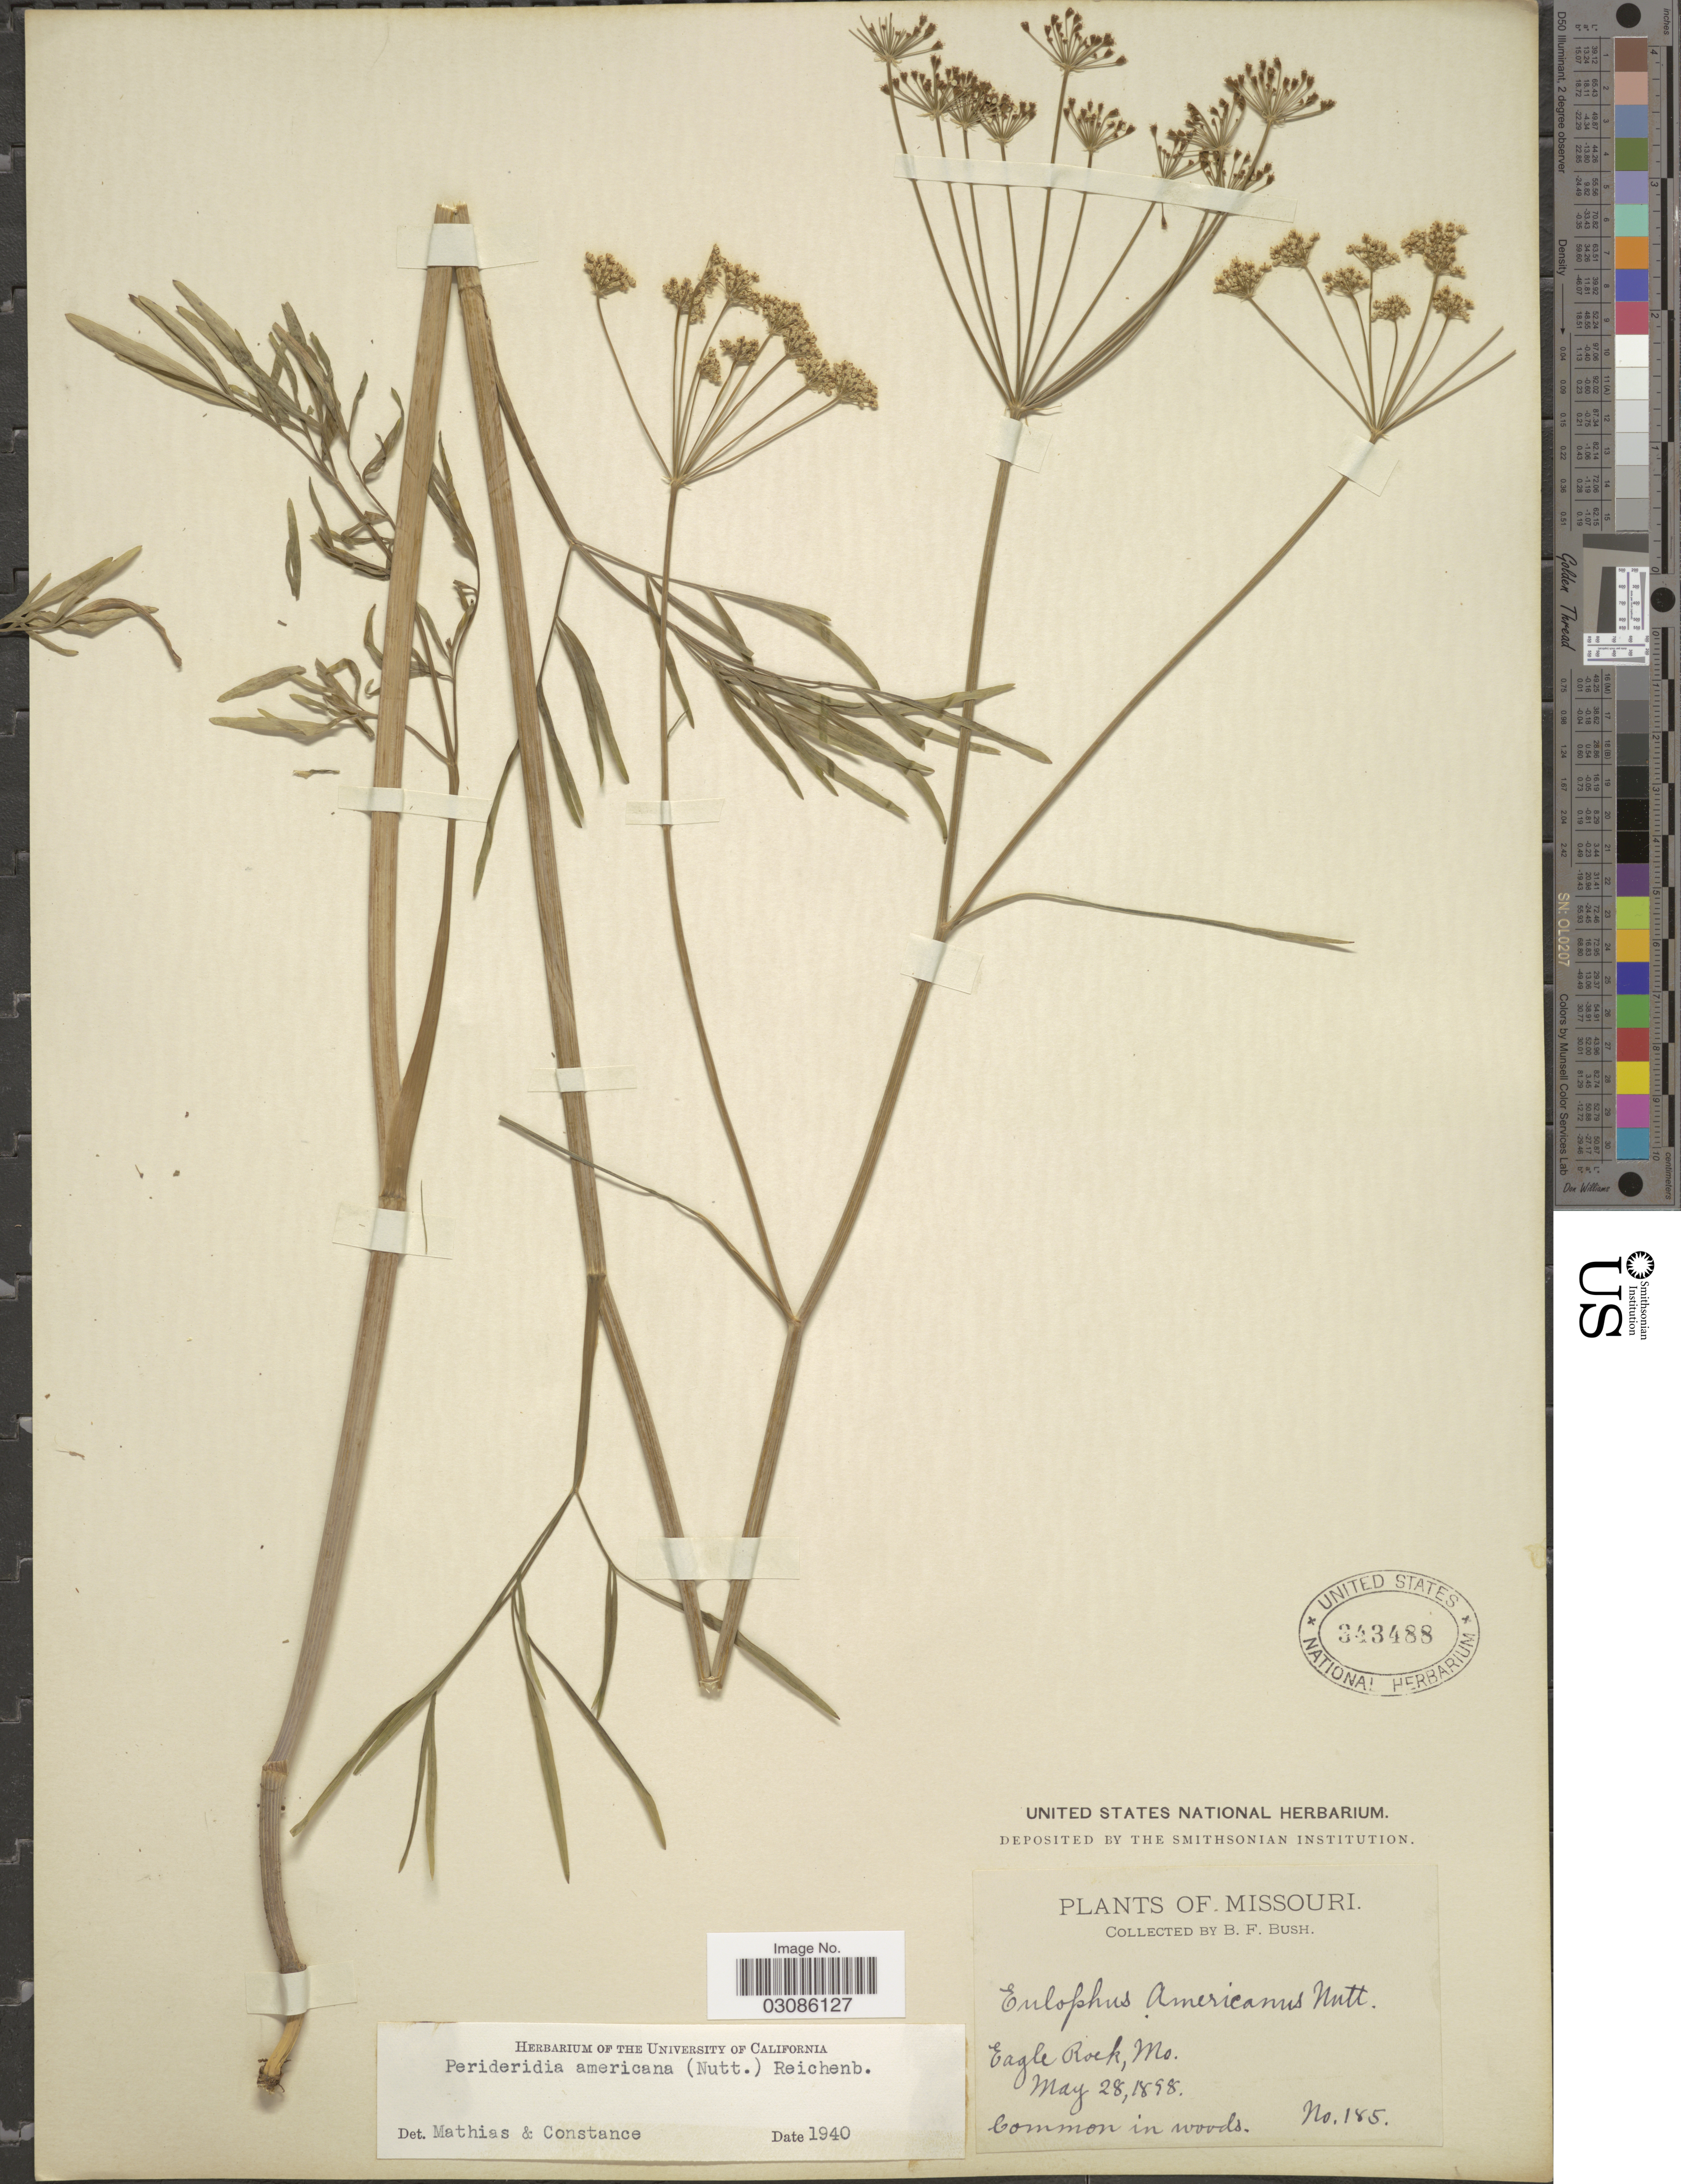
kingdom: Plantae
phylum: Tracheophyta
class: Magnoliopsida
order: Apiales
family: Apiaceae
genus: Perideridia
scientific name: Perideridia americana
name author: (Nutt. ex DC.) Rchb. ex Steud.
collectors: B. F. Bush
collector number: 185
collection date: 1898-05-28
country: United States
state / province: Missouri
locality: Eagle Rock.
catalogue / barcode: US 343488